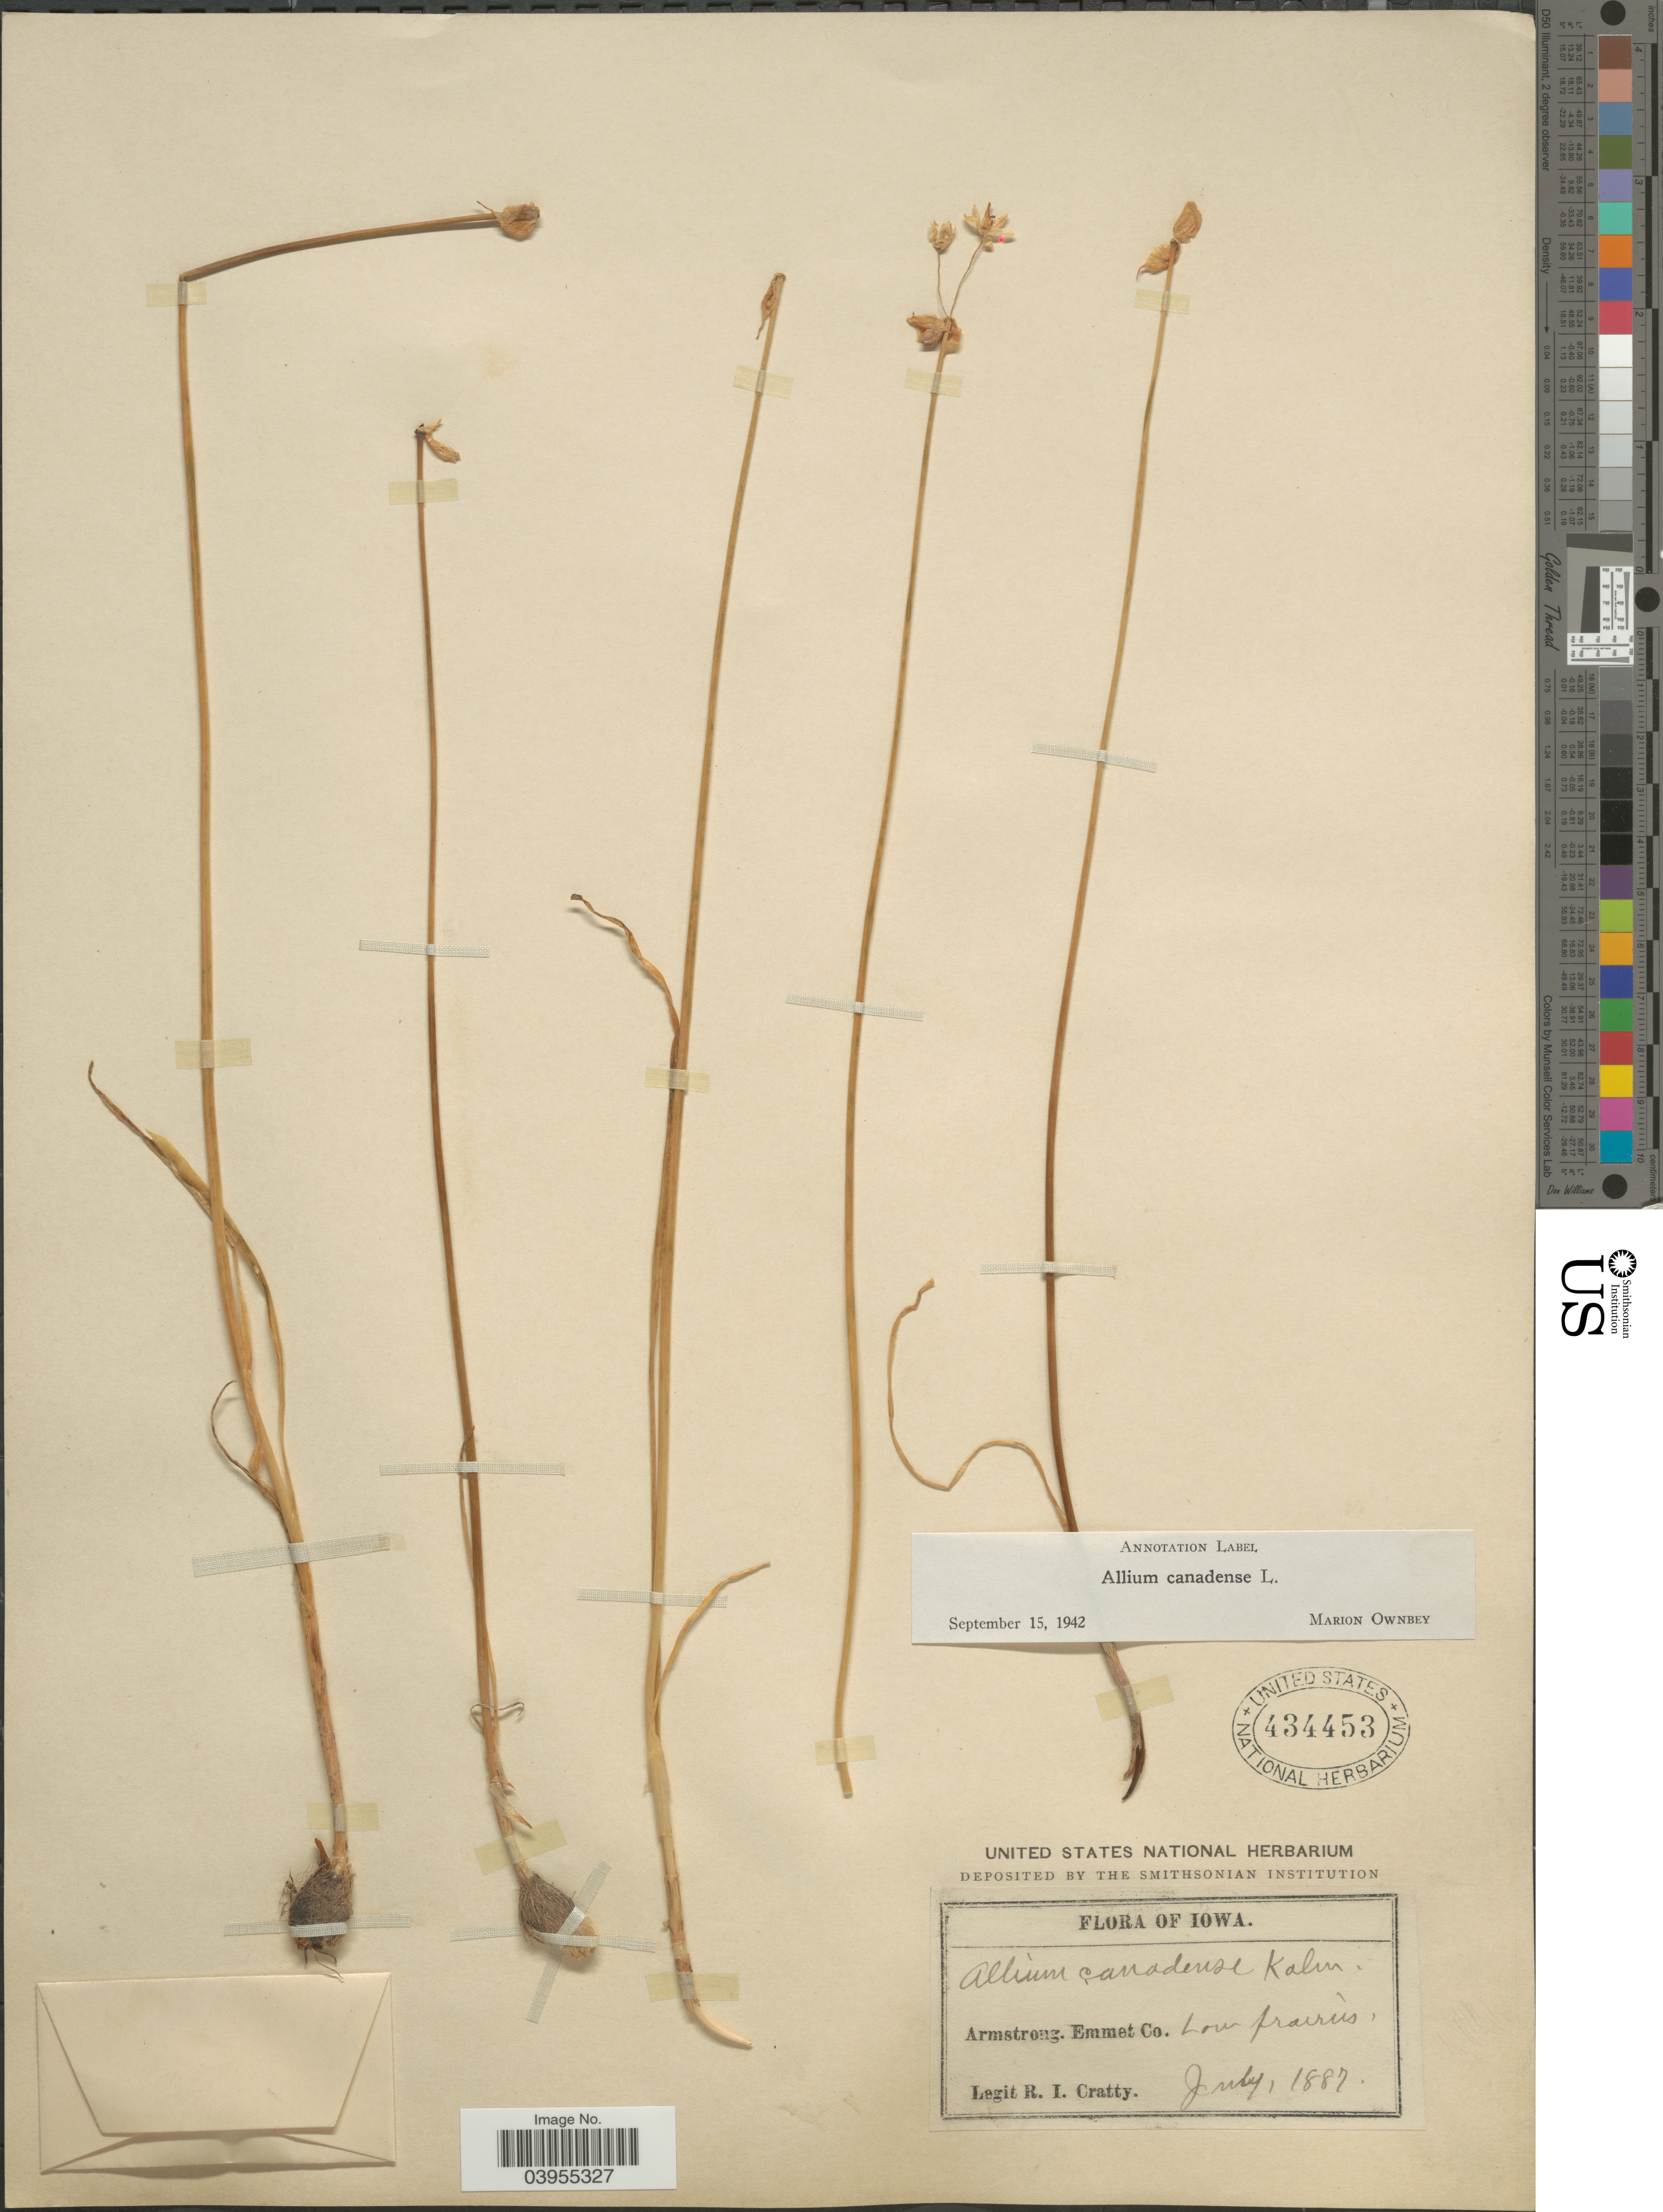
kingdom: Plantae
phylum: Tracheophyta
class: Liliopsida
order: Asparagales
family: Amaryllidaceae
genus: Allium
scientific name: Allium canadense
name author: L.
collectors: R. Cratty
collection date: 1887-07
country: United States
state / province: Iowa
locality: Armstrong. Emmet Co.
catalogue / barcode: US 434453